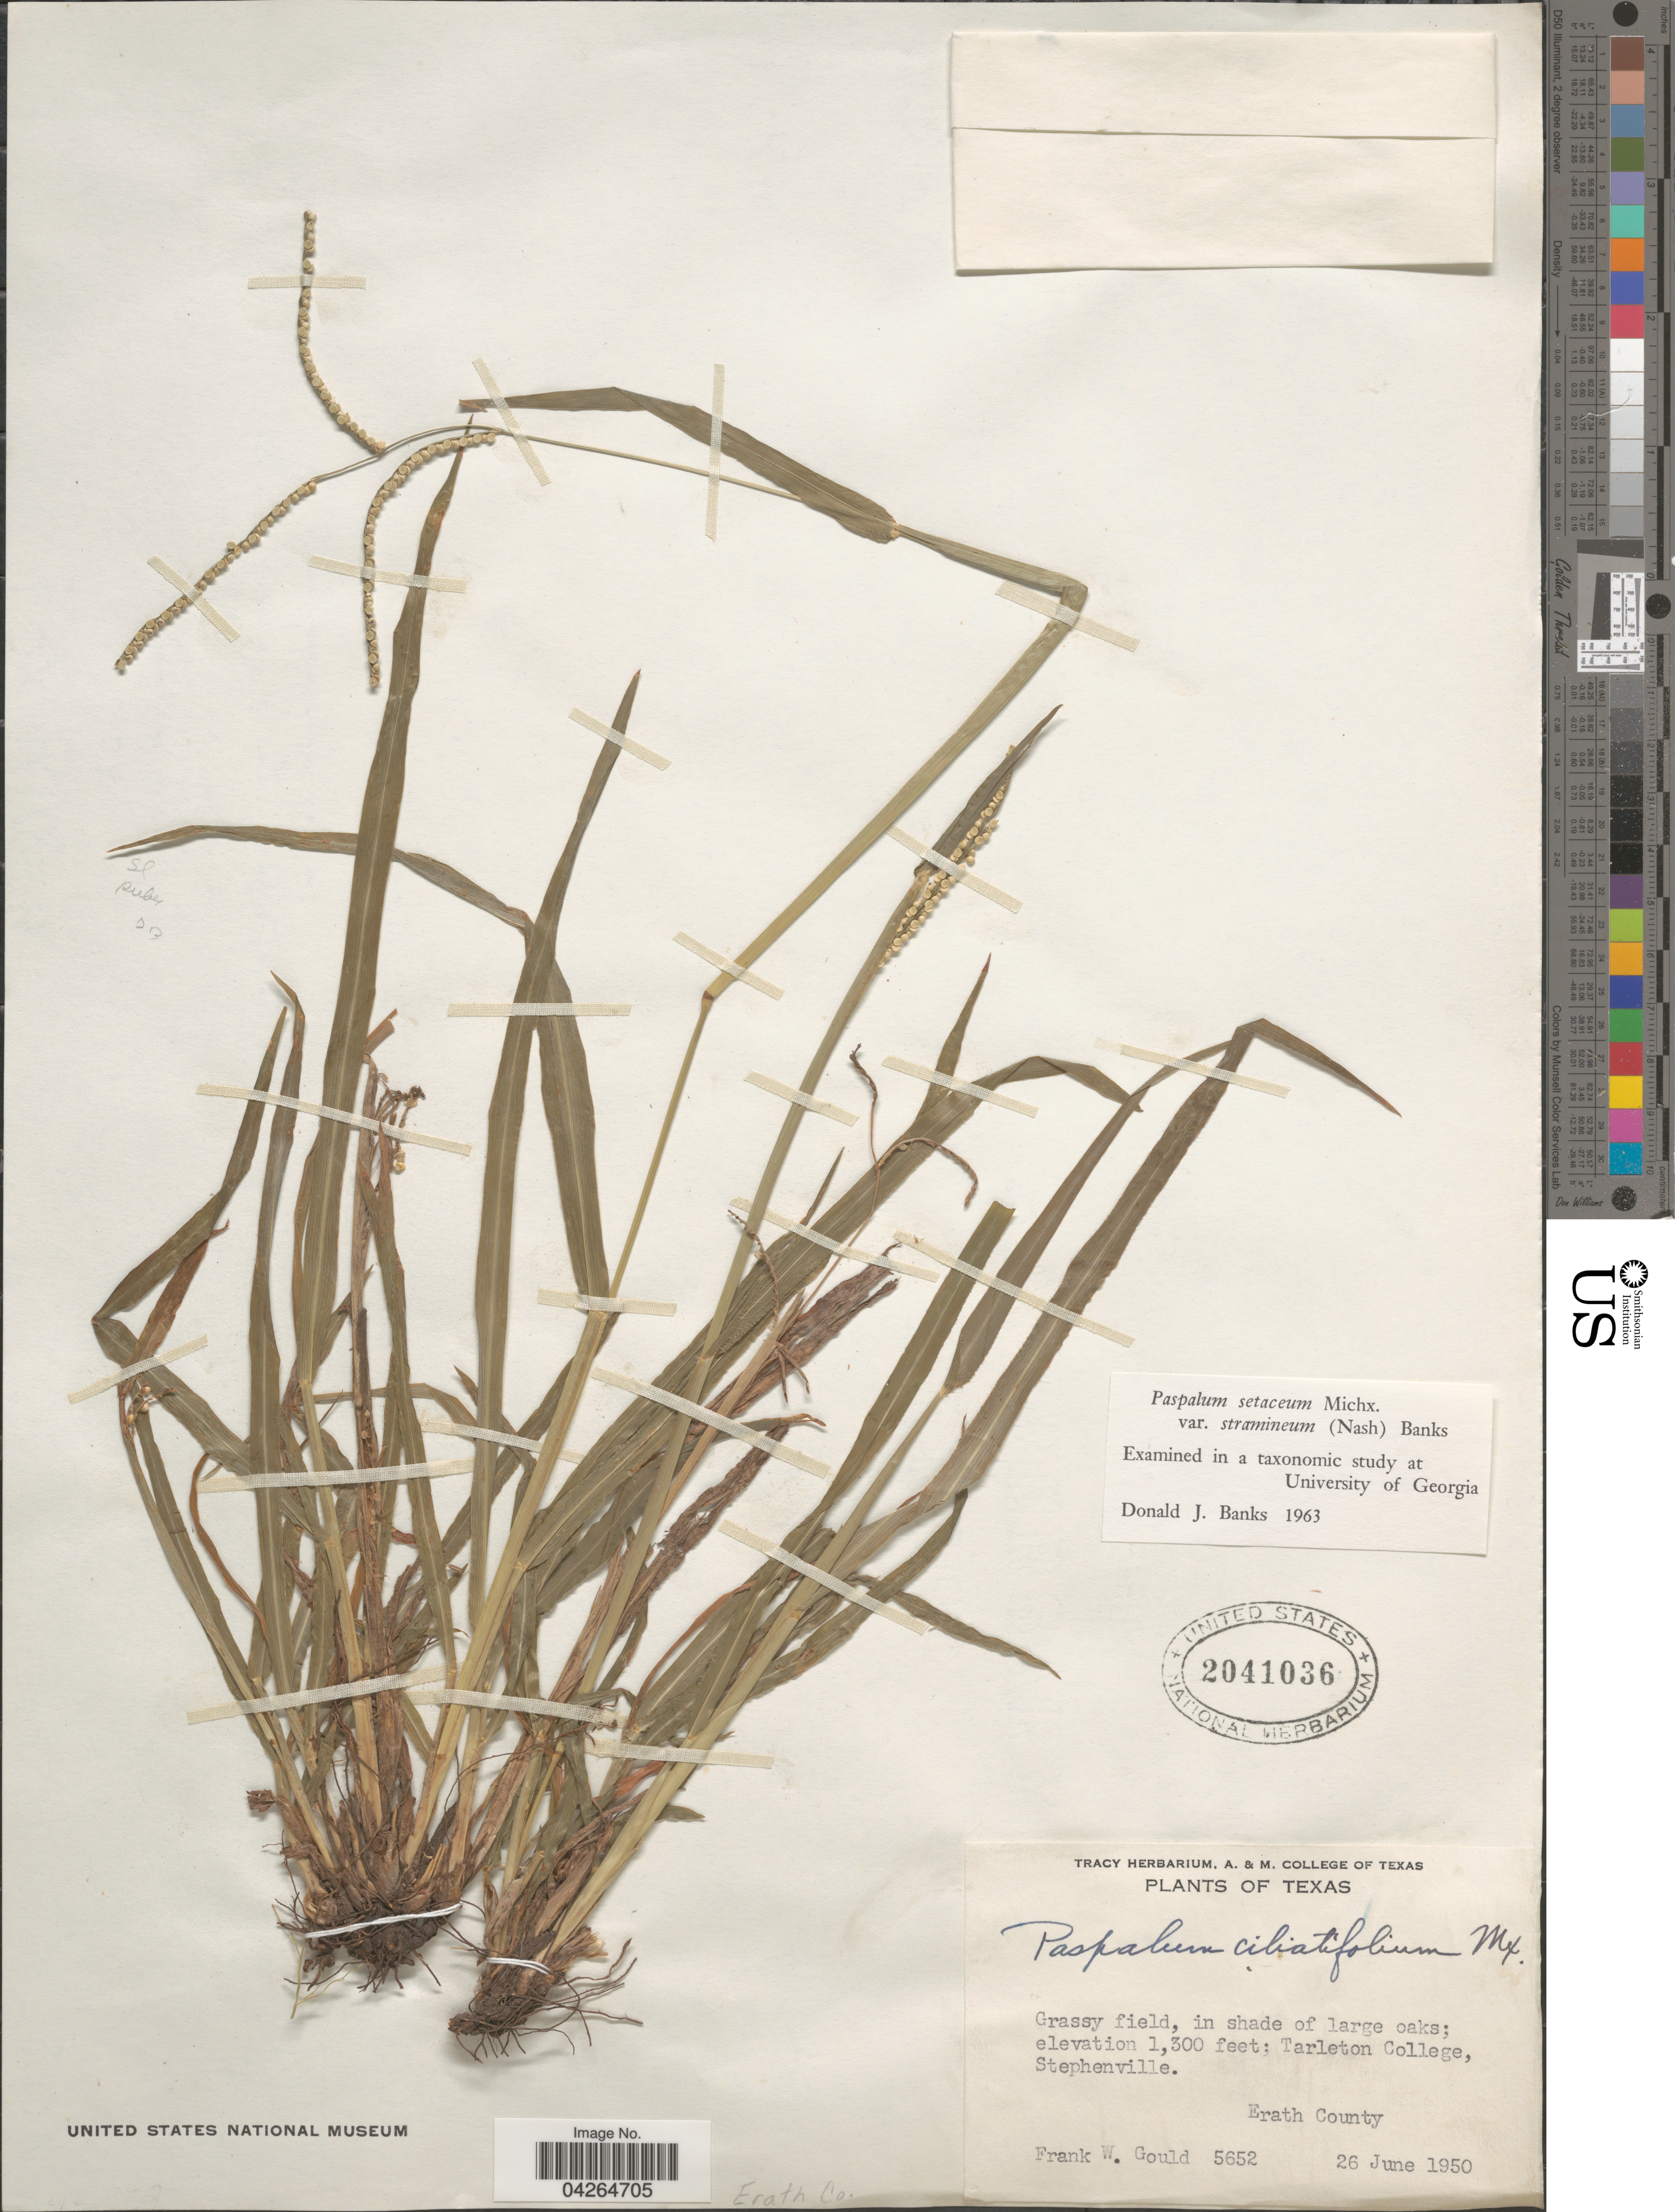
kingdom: Plantae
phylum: Tracheophyta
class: Liliopsida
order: Poales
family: Poaceae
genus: Paspalum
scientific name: Paspalum setaceum var. stramineum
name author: (Nash) D.J. Banks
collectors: F. W. Gould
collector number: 5652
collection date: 1950-06-26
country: United States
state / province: Texas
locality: Tarleton College, Stephenville. Erath County.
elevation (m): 396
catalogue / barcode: US 2041036